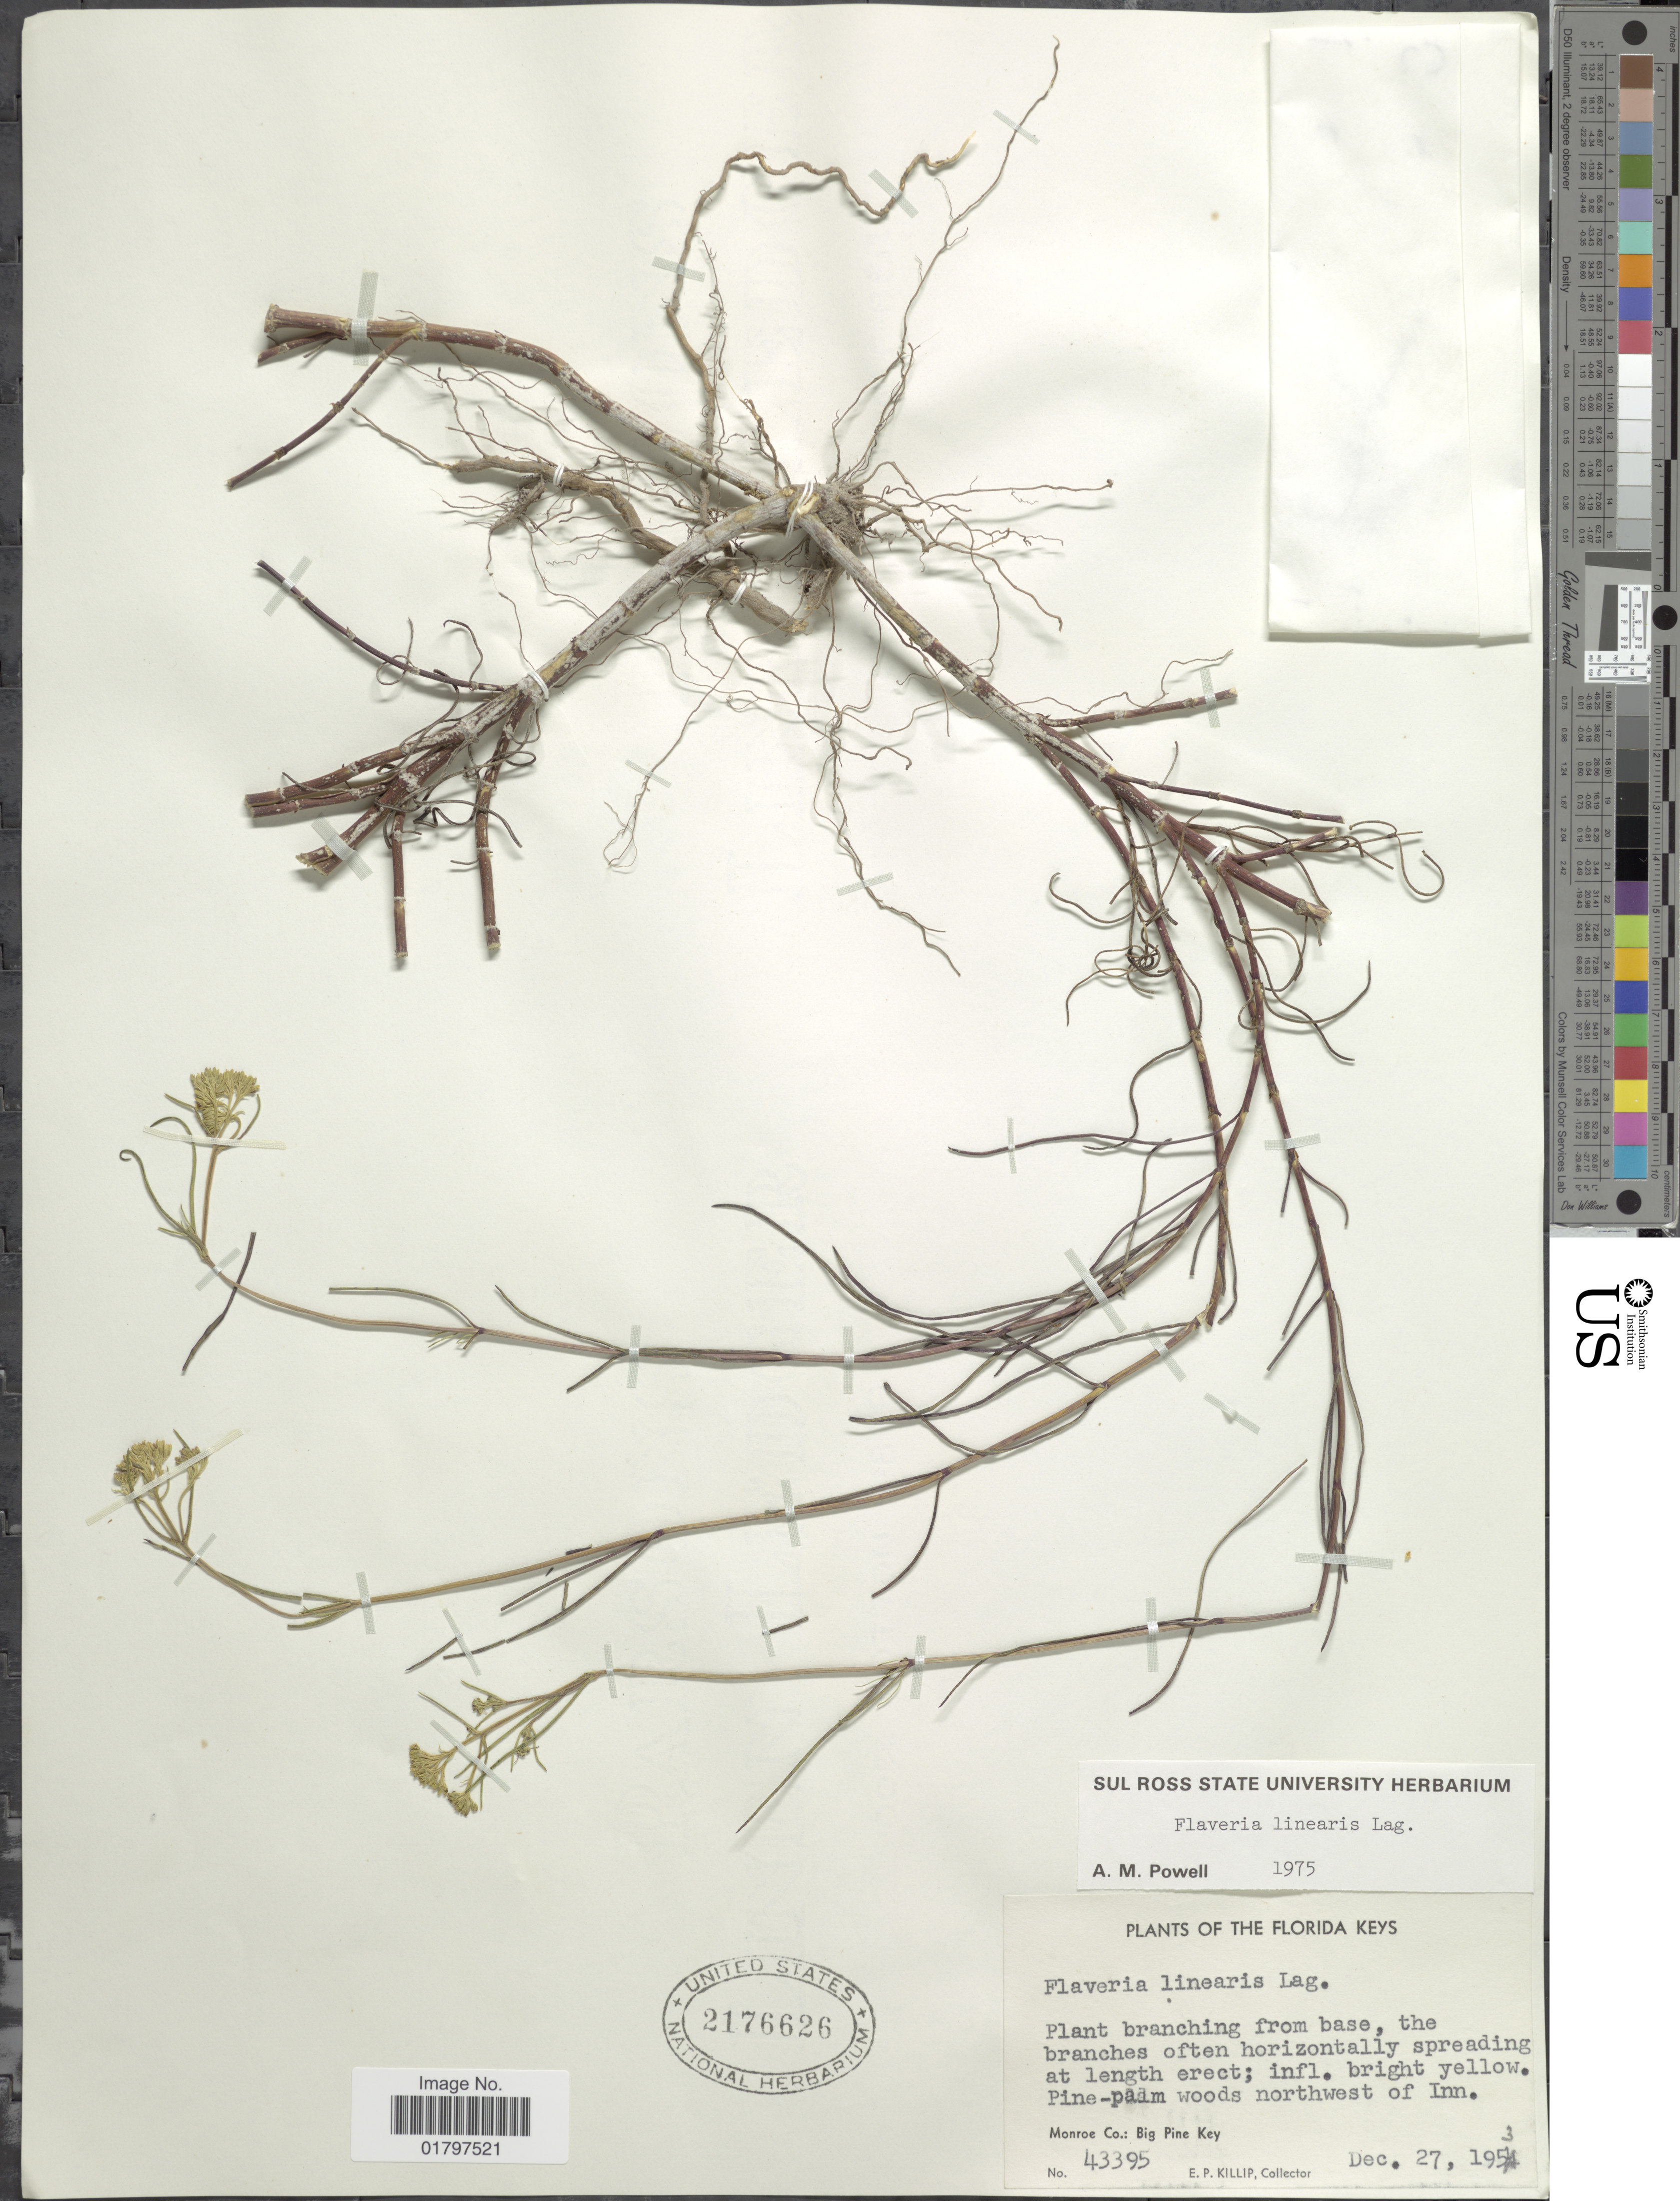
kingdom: Plantae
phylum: Tracheophyta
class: Magnoliopsida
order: Asterales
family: Asteraceae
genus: Flaveria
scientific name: Flaveria linearis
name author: Lag.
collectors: E. P. Killip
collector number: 43395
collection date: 1953-12-27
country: United States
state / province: Florida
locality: Florida Keys. Pine-palm woods northwest of Inn. Monroe Co.: Big Pine Key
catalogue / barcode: US 2176626